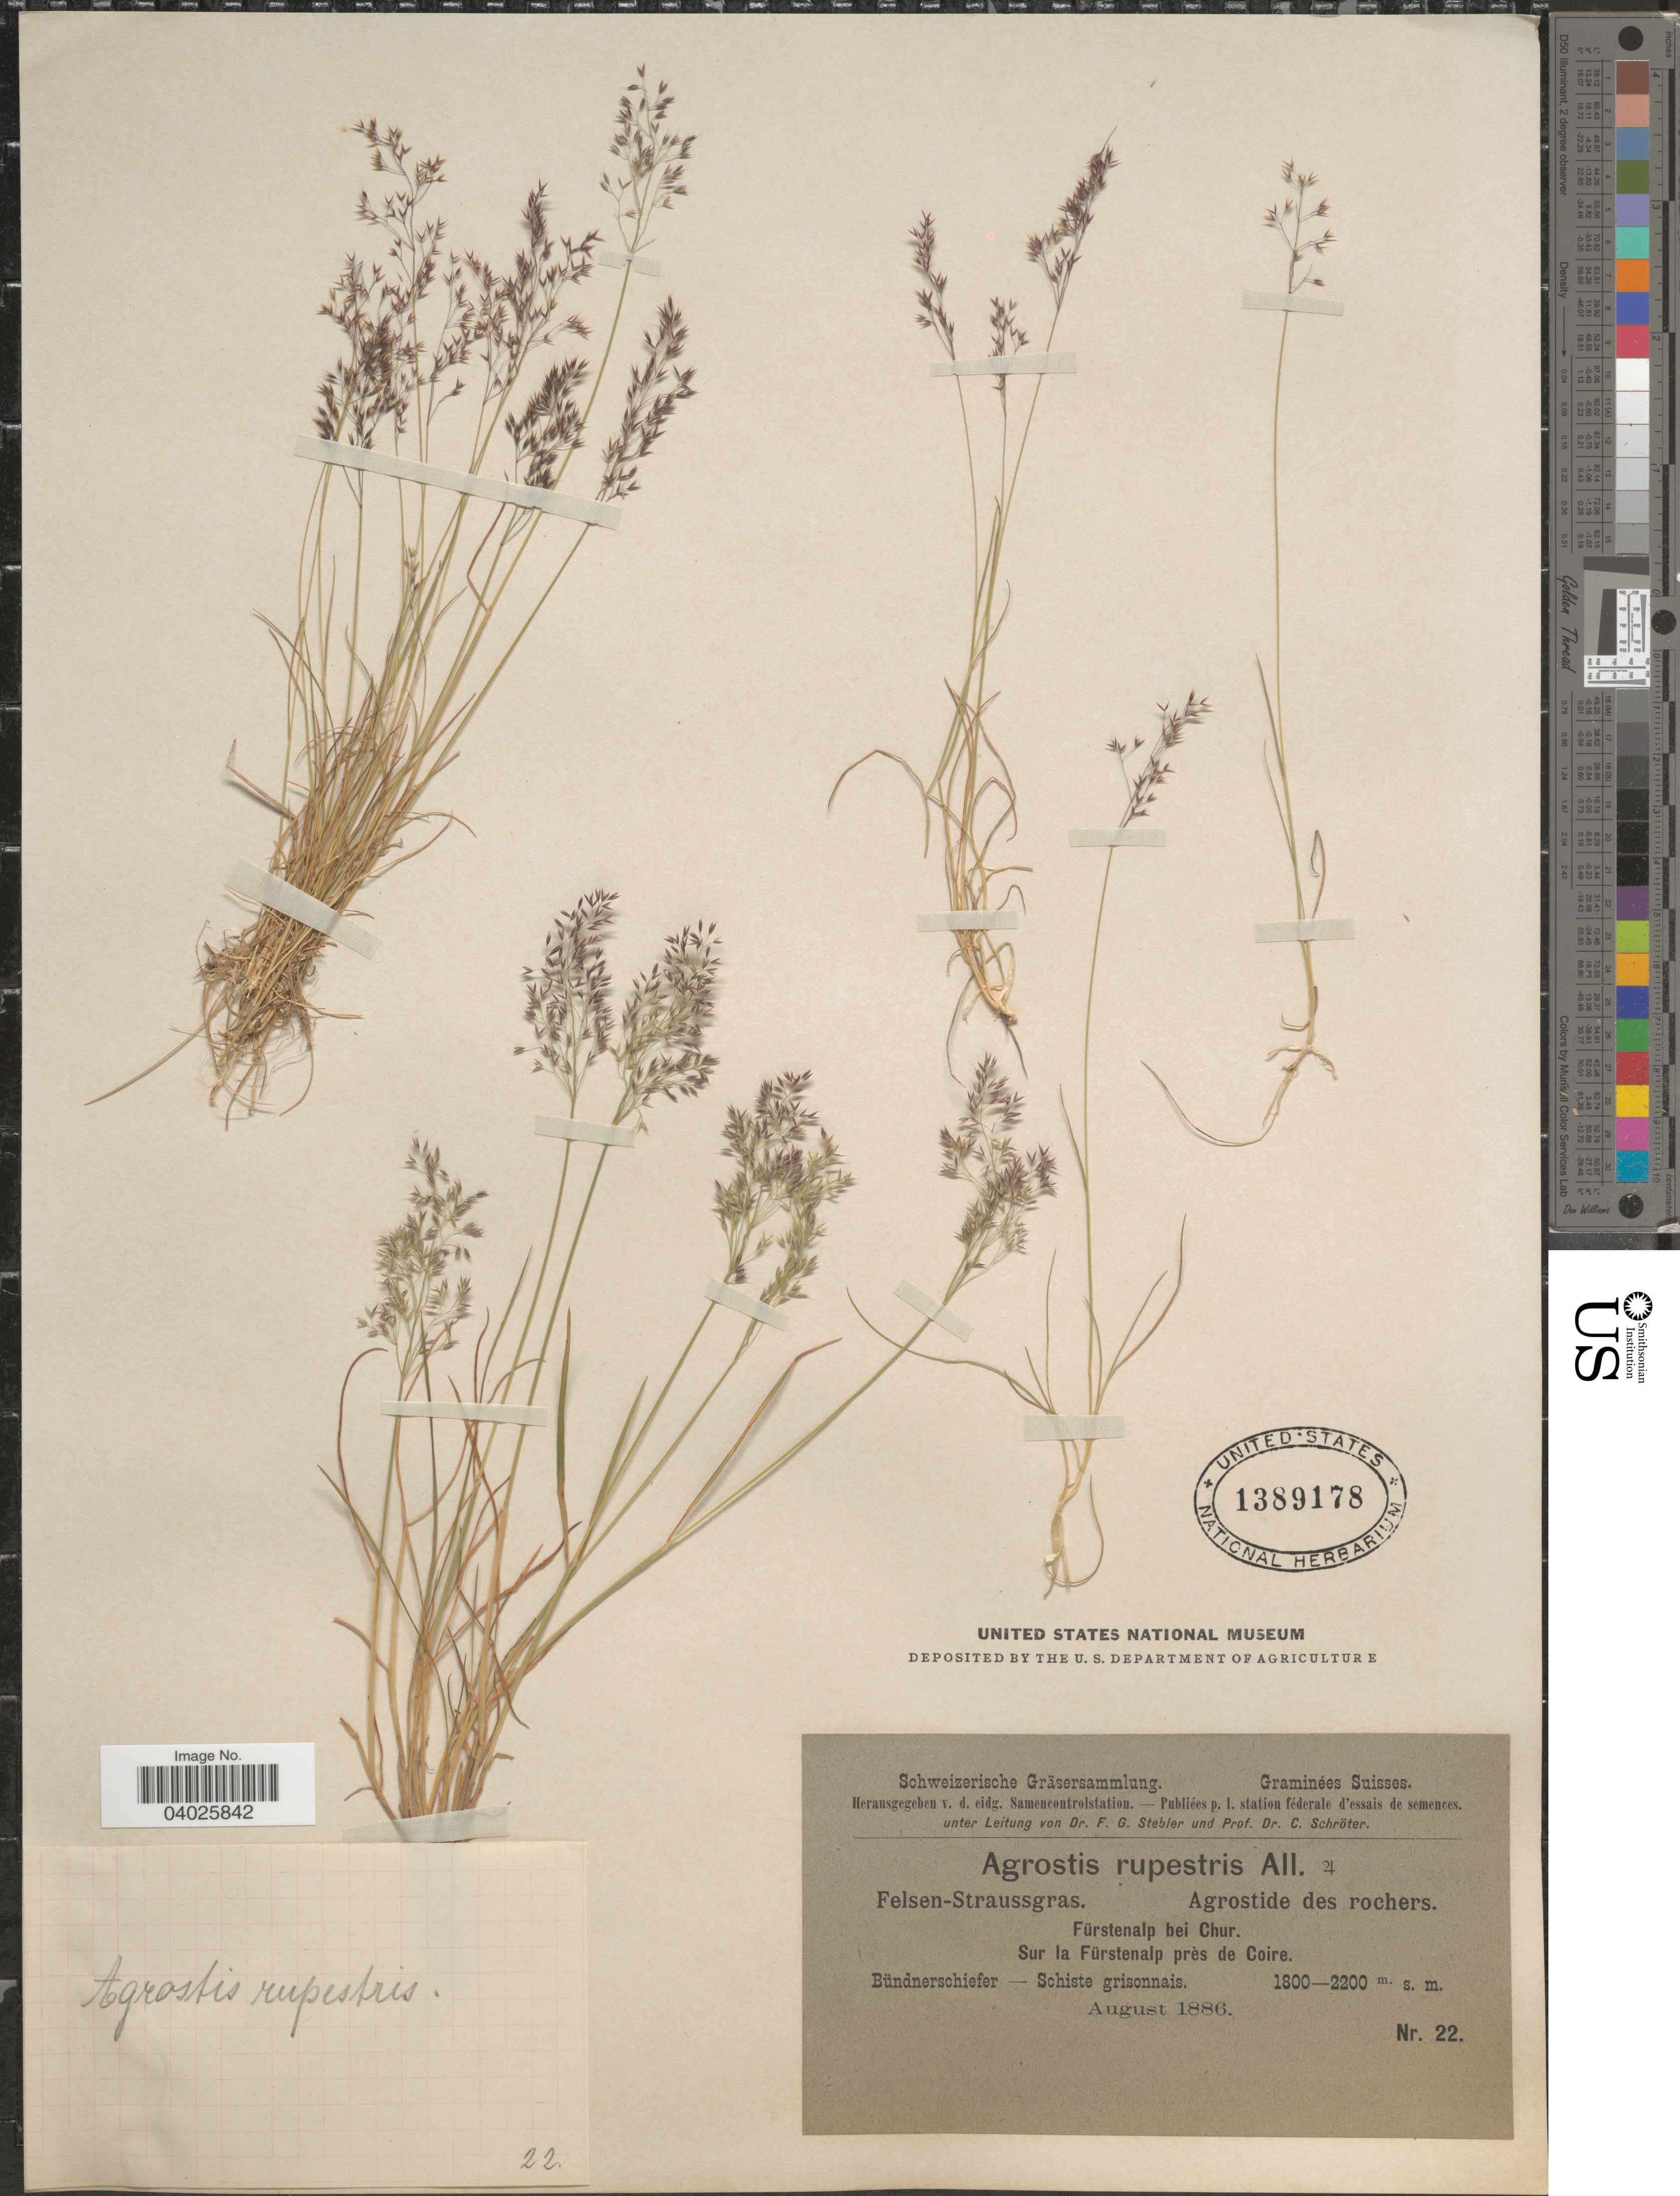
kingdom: Plantae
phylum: Tracheophyta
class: Liliopsida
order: Poales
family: Poaceae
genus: Agrostis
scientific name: Agrostis rupestris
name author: All.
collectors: Stebler, F.G. & Schröter, C.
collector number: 22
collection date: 1886-08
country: Switzerland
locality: Fürstenalp bei Chur. Sur la Fürstenalp près de Coire. Bündnerschiefer - Schiste grisonnais.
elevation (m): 1800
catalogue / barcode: US 1389178